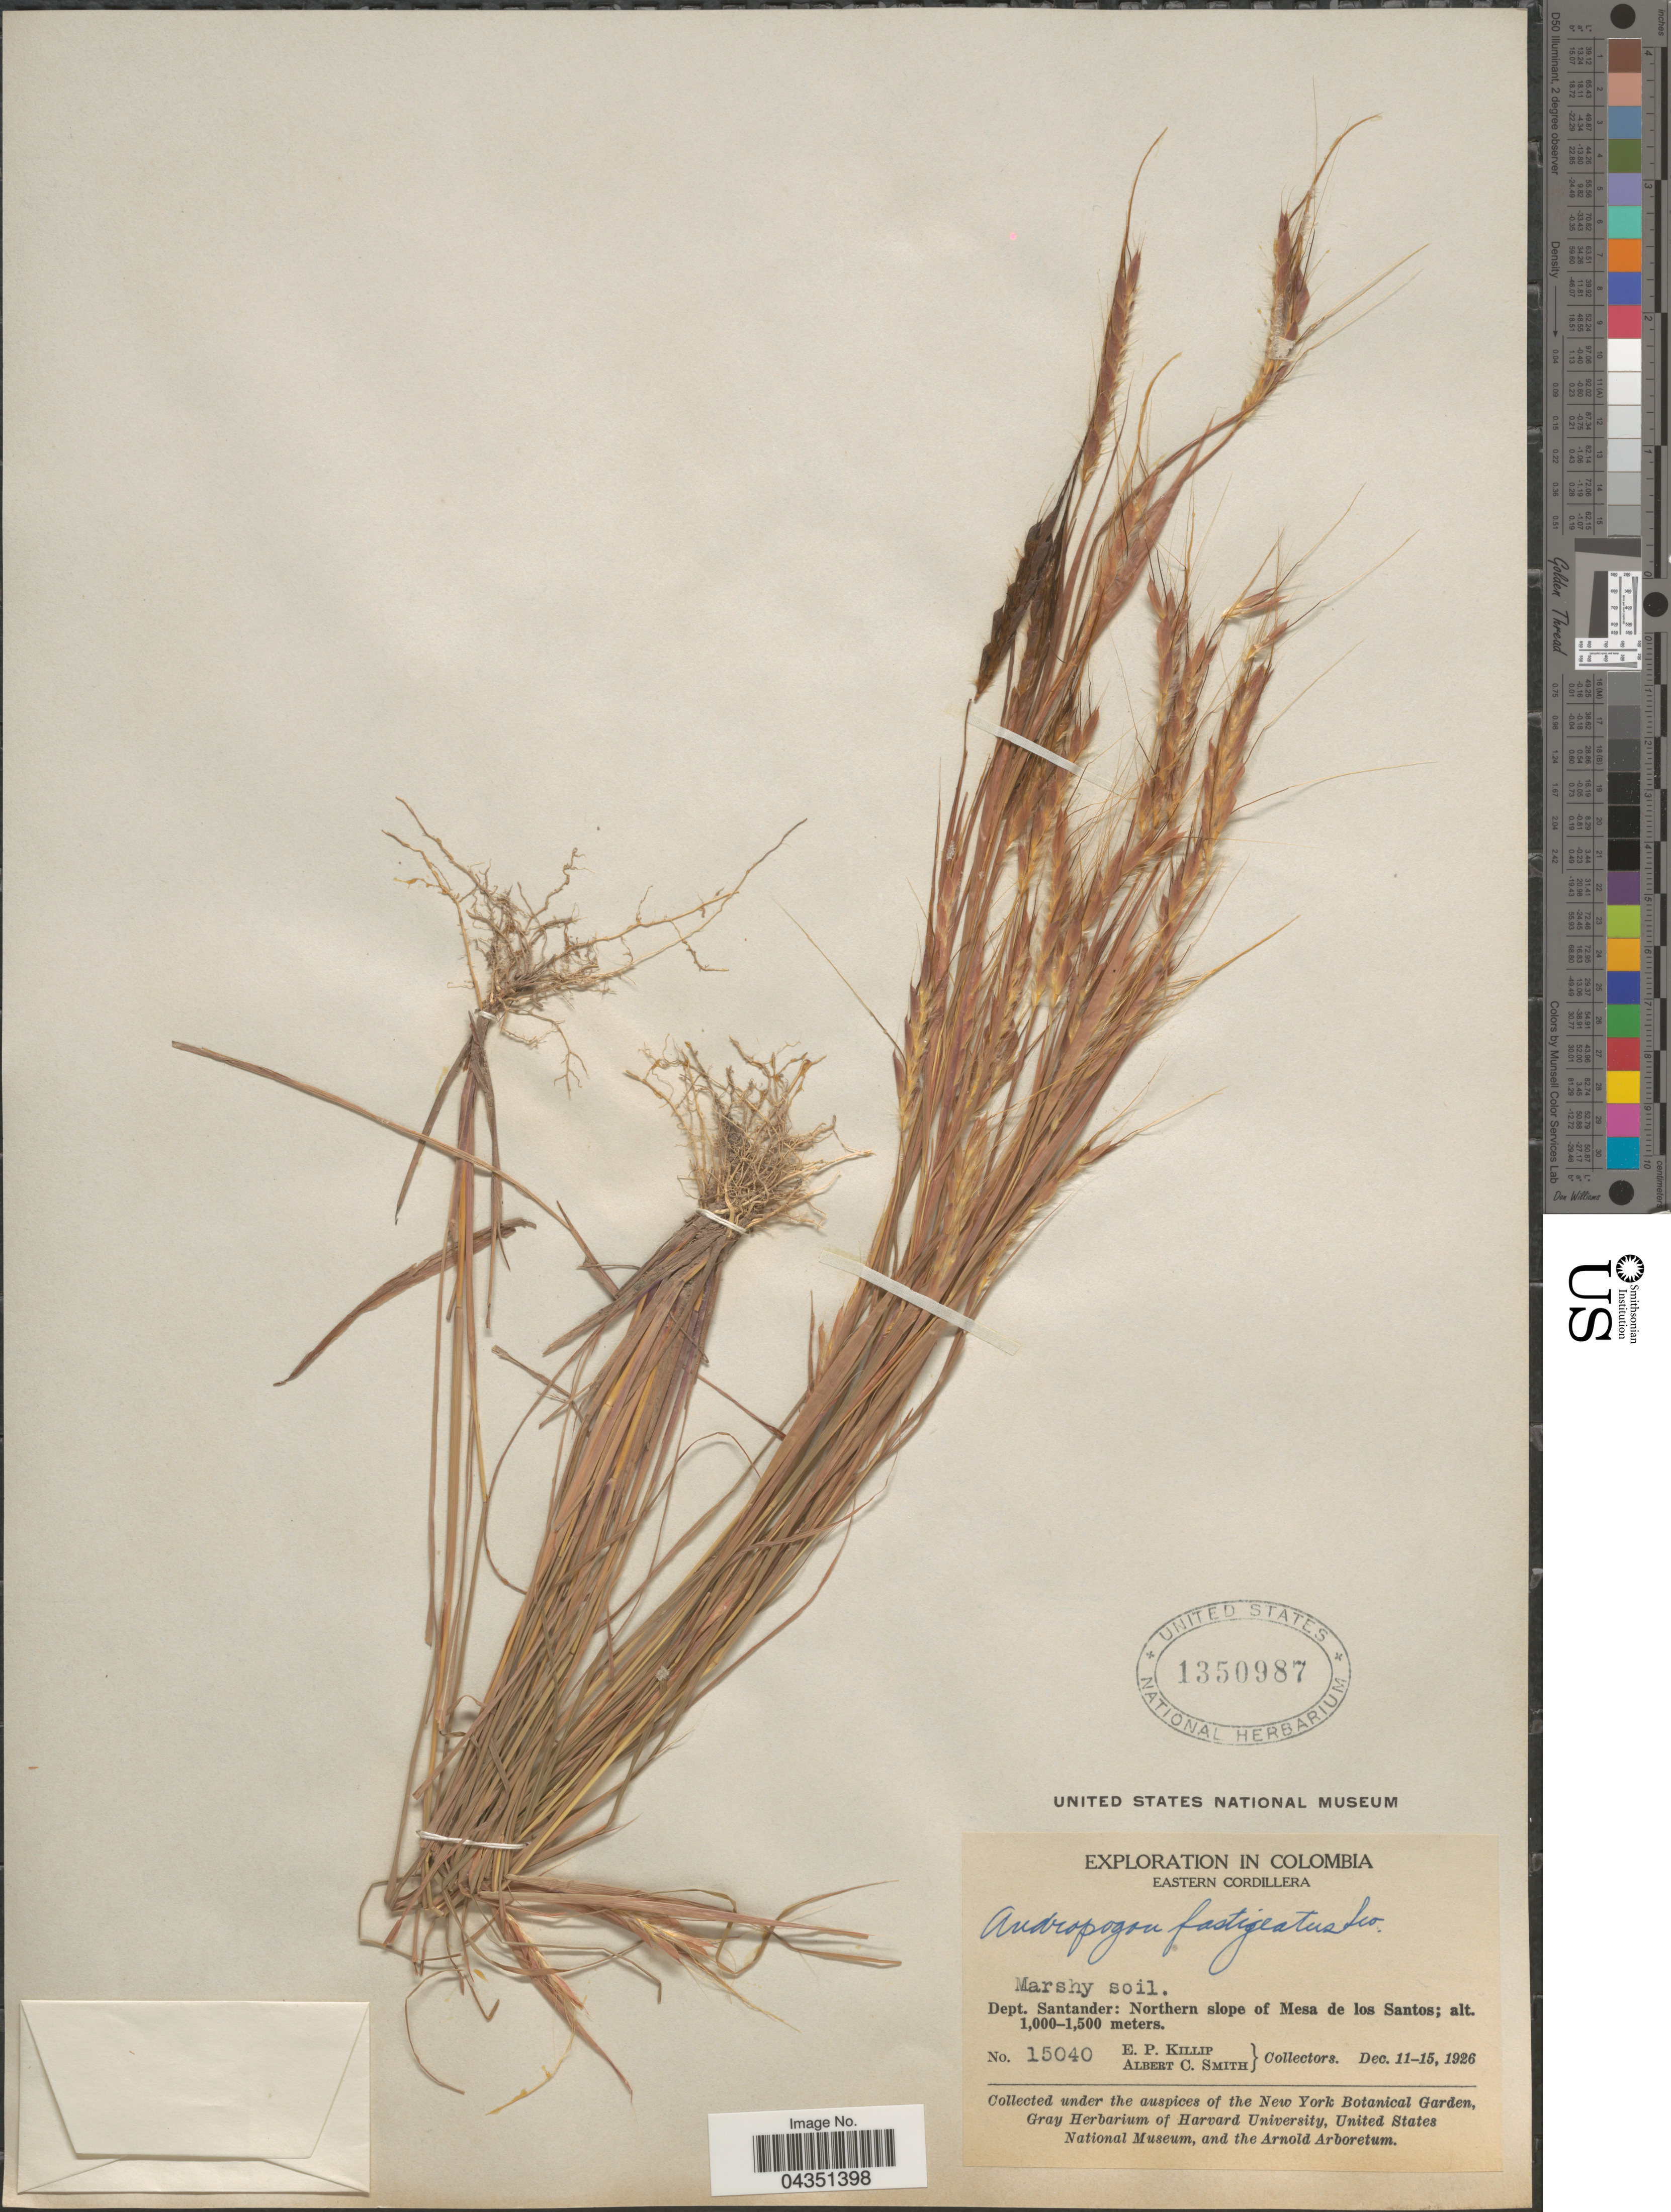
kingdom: Plantae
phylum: Tracheophyta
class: Liliopsida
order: Poales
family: Poaceae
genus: Diectomis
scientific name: Diectomis fastigiata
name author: (Sw.) P. Beauv.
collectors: E. P. Killip & A. C. Smith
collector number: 15040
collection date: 1926-12-11/1926-12-15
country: Colombia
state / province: Santander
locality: Exploration in Colombia. Eastern Cordillera. Dept. Santander: Northern slope of Mesa de los Santos.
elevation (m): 1000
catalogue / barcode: US 1350987